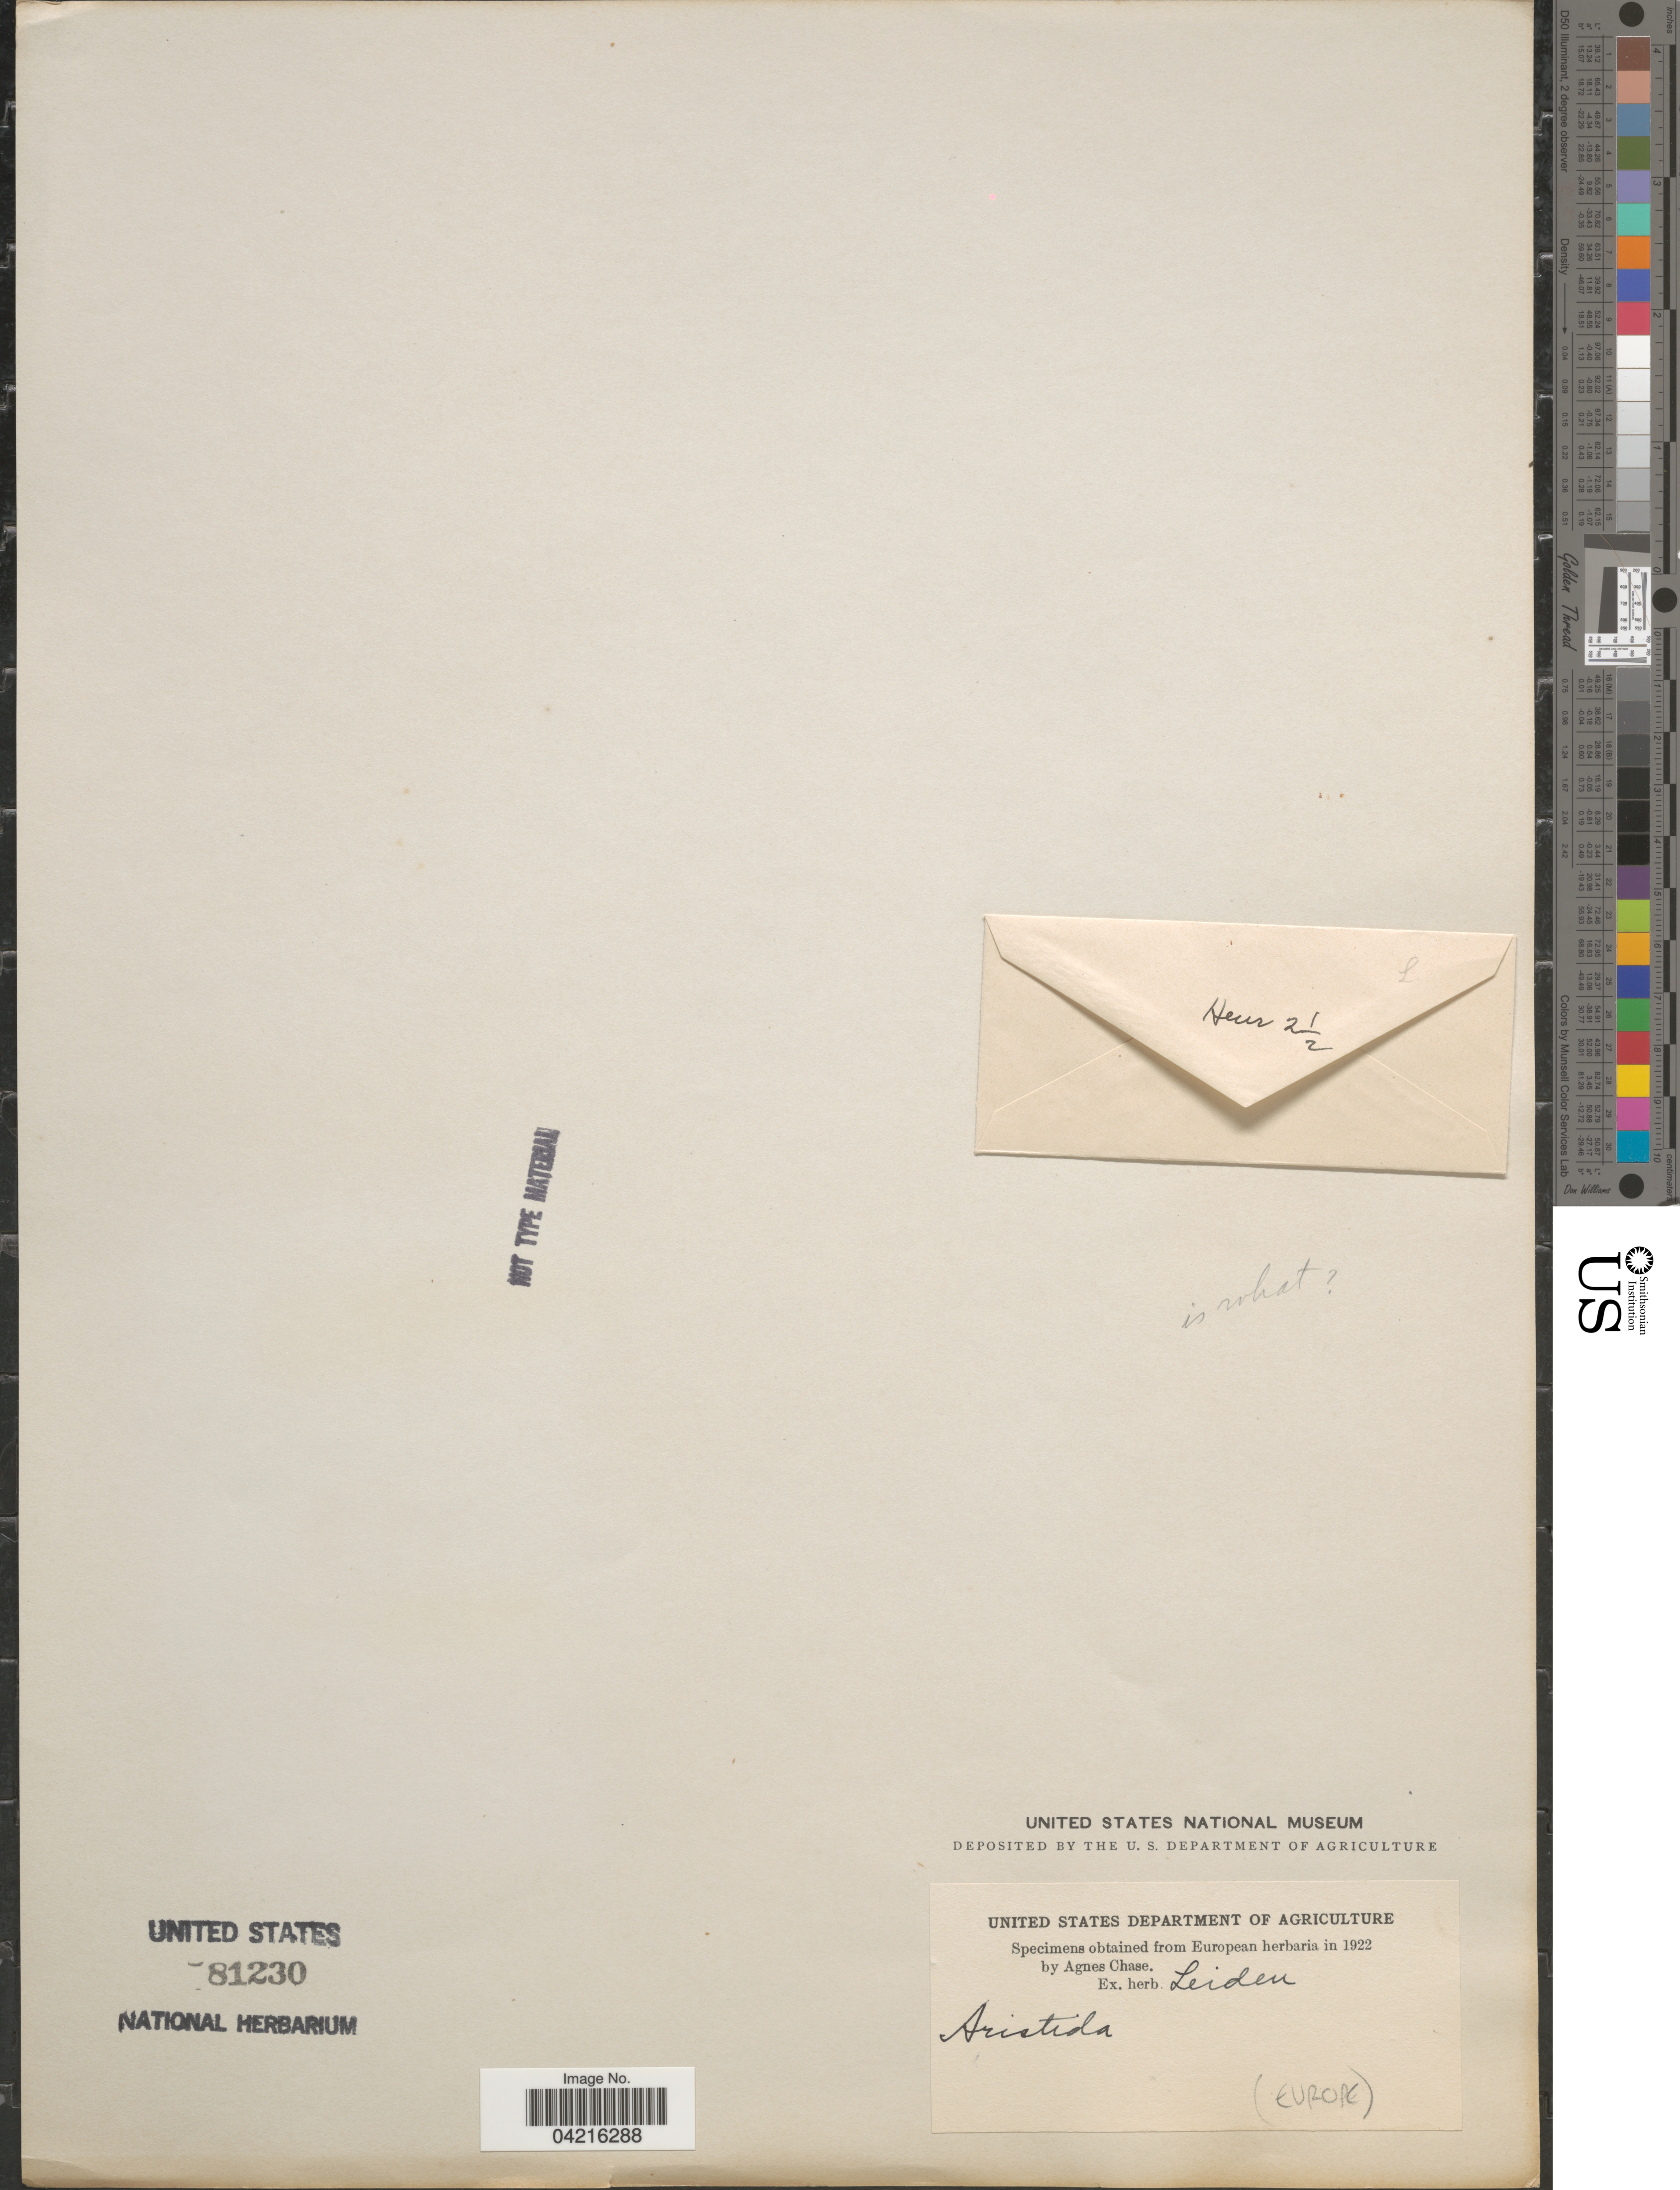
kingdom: Plantae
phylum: Tracheophyta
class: Liliopsida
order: Poales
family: Poaceae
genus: Aristida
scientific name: Aristida adscensionis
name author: L.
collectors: ex Herb. Leiden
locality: Europe.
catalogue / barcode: US 81230